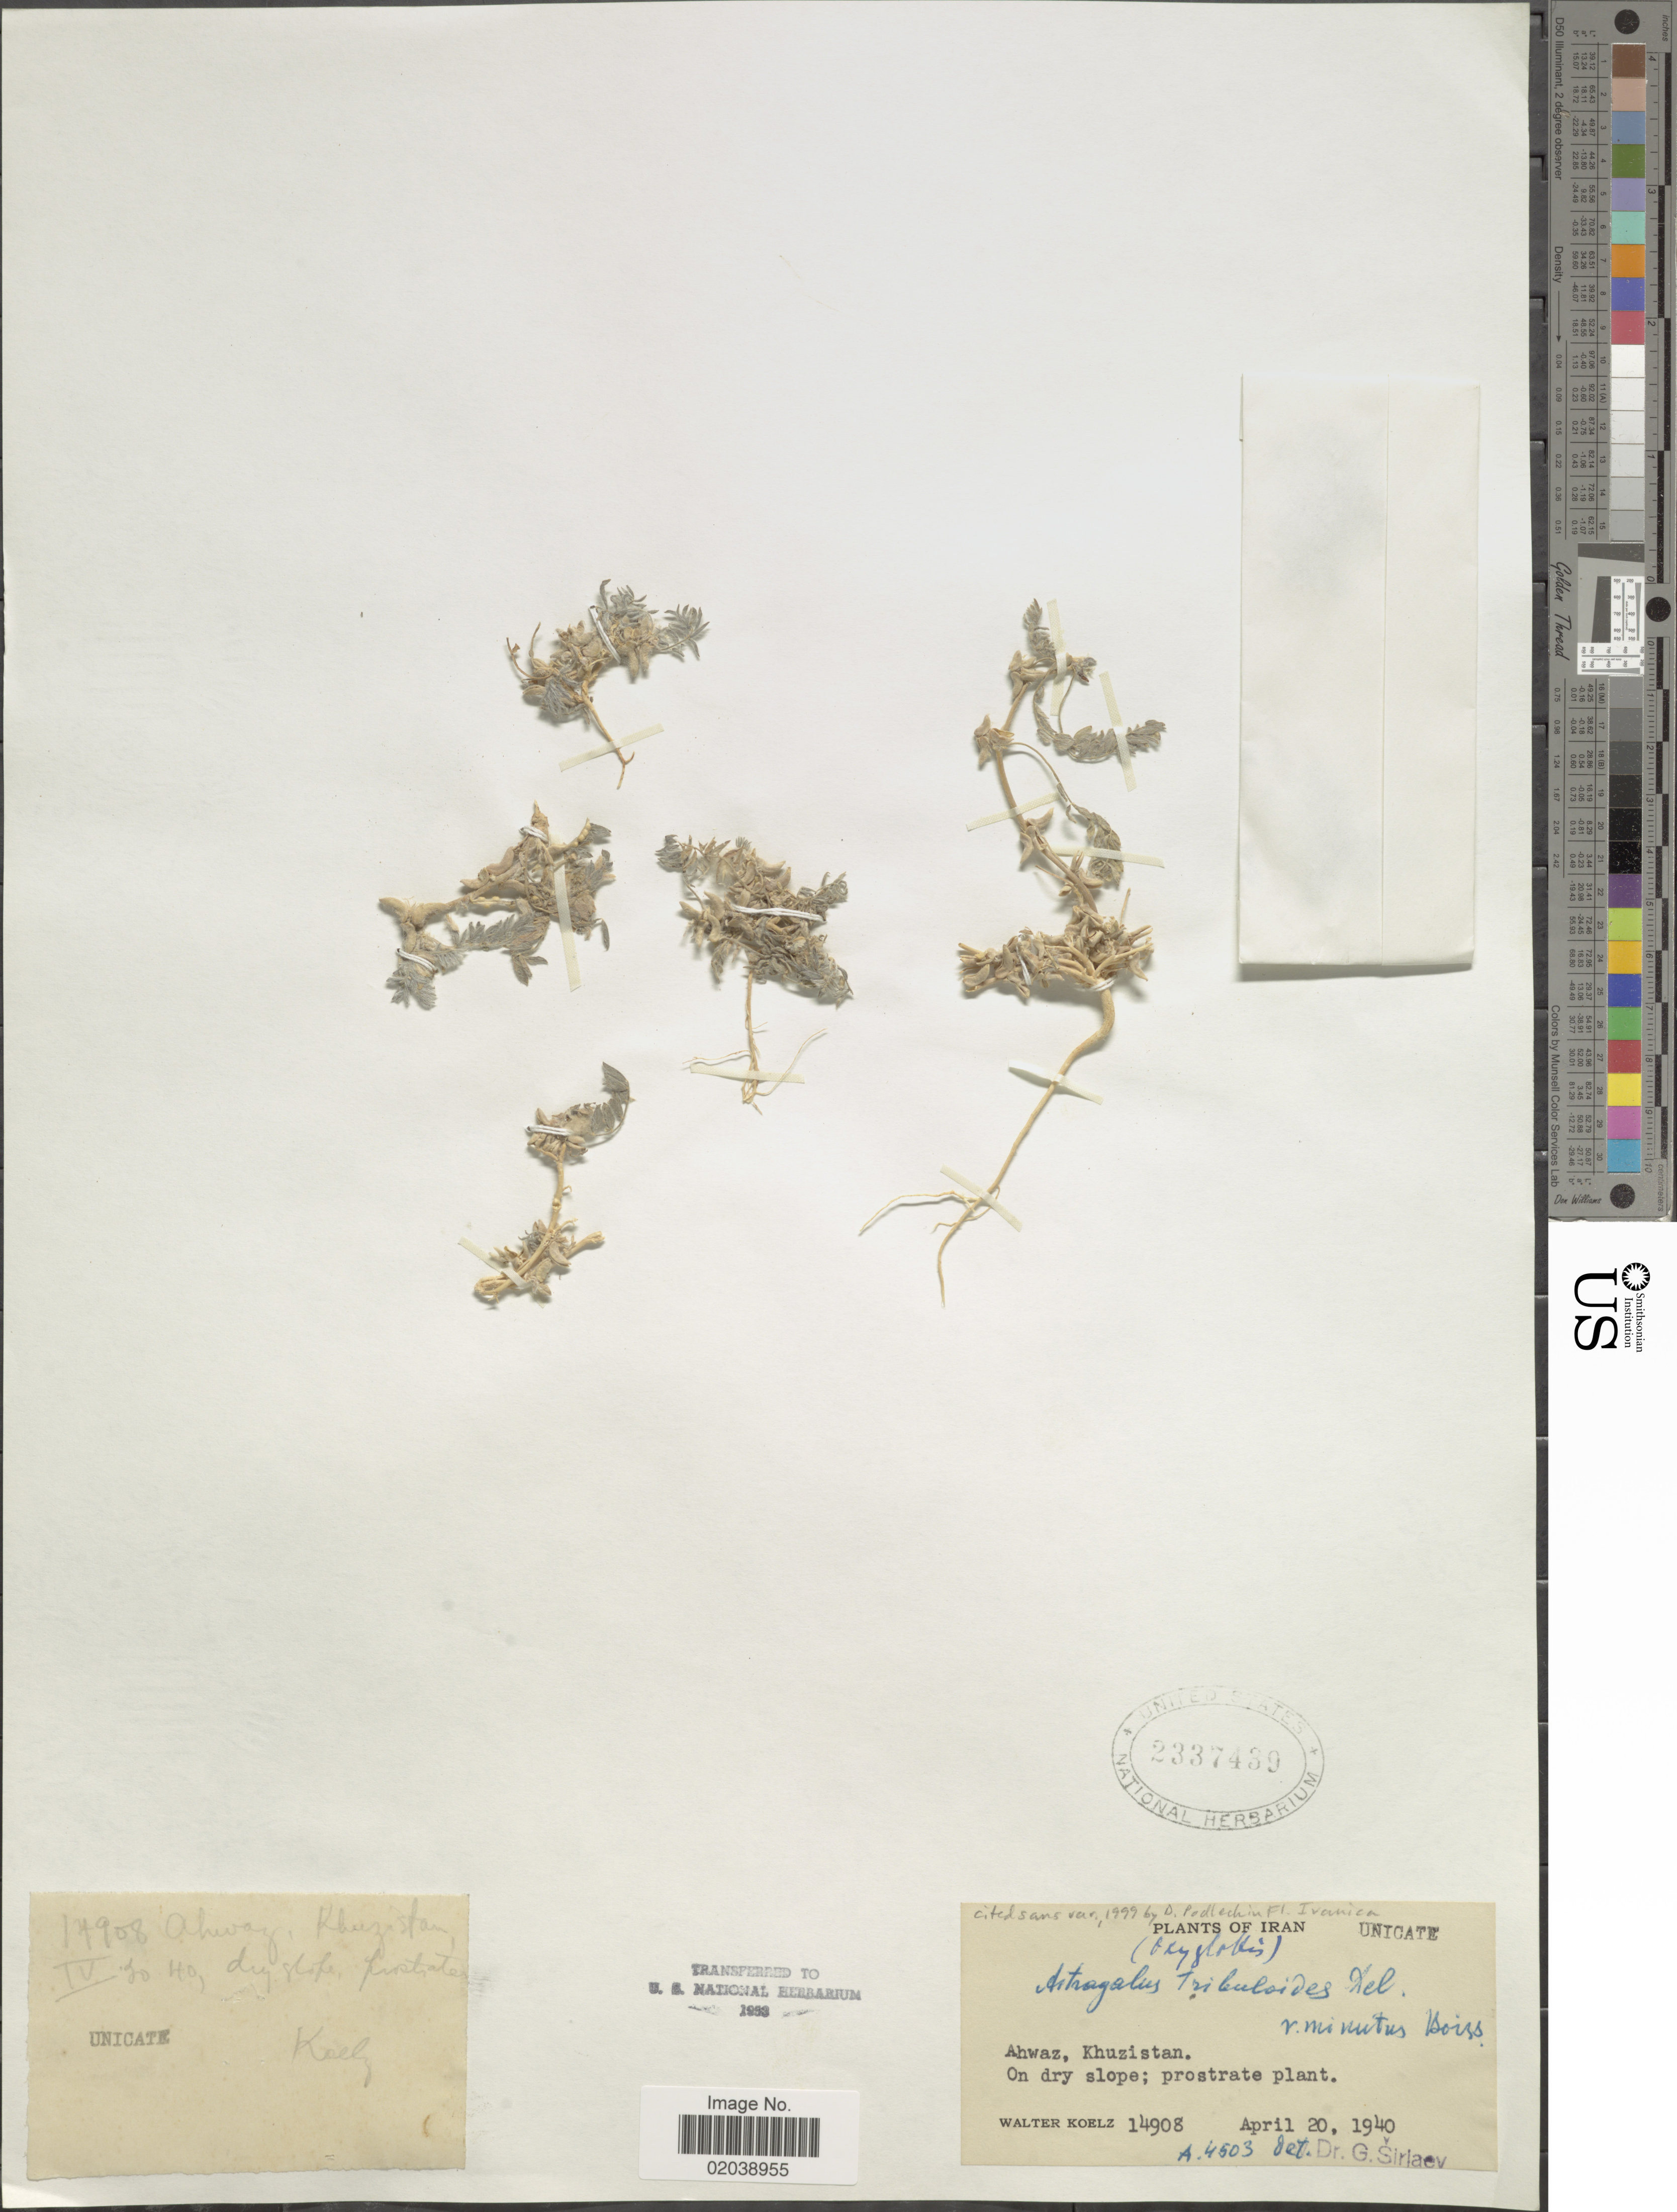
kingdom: Plantae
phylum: Tracheophyta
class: Magnoliopsida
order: Fabales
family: Fabaceae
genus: Astragalus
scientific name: Astragalus tribuloides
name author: Delile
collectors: W. N. Koelz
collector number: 14908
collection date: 1940-04-20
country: Iran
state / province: Khuzestan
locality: Ahwaz, Khuzistan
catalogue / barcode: US 2337439